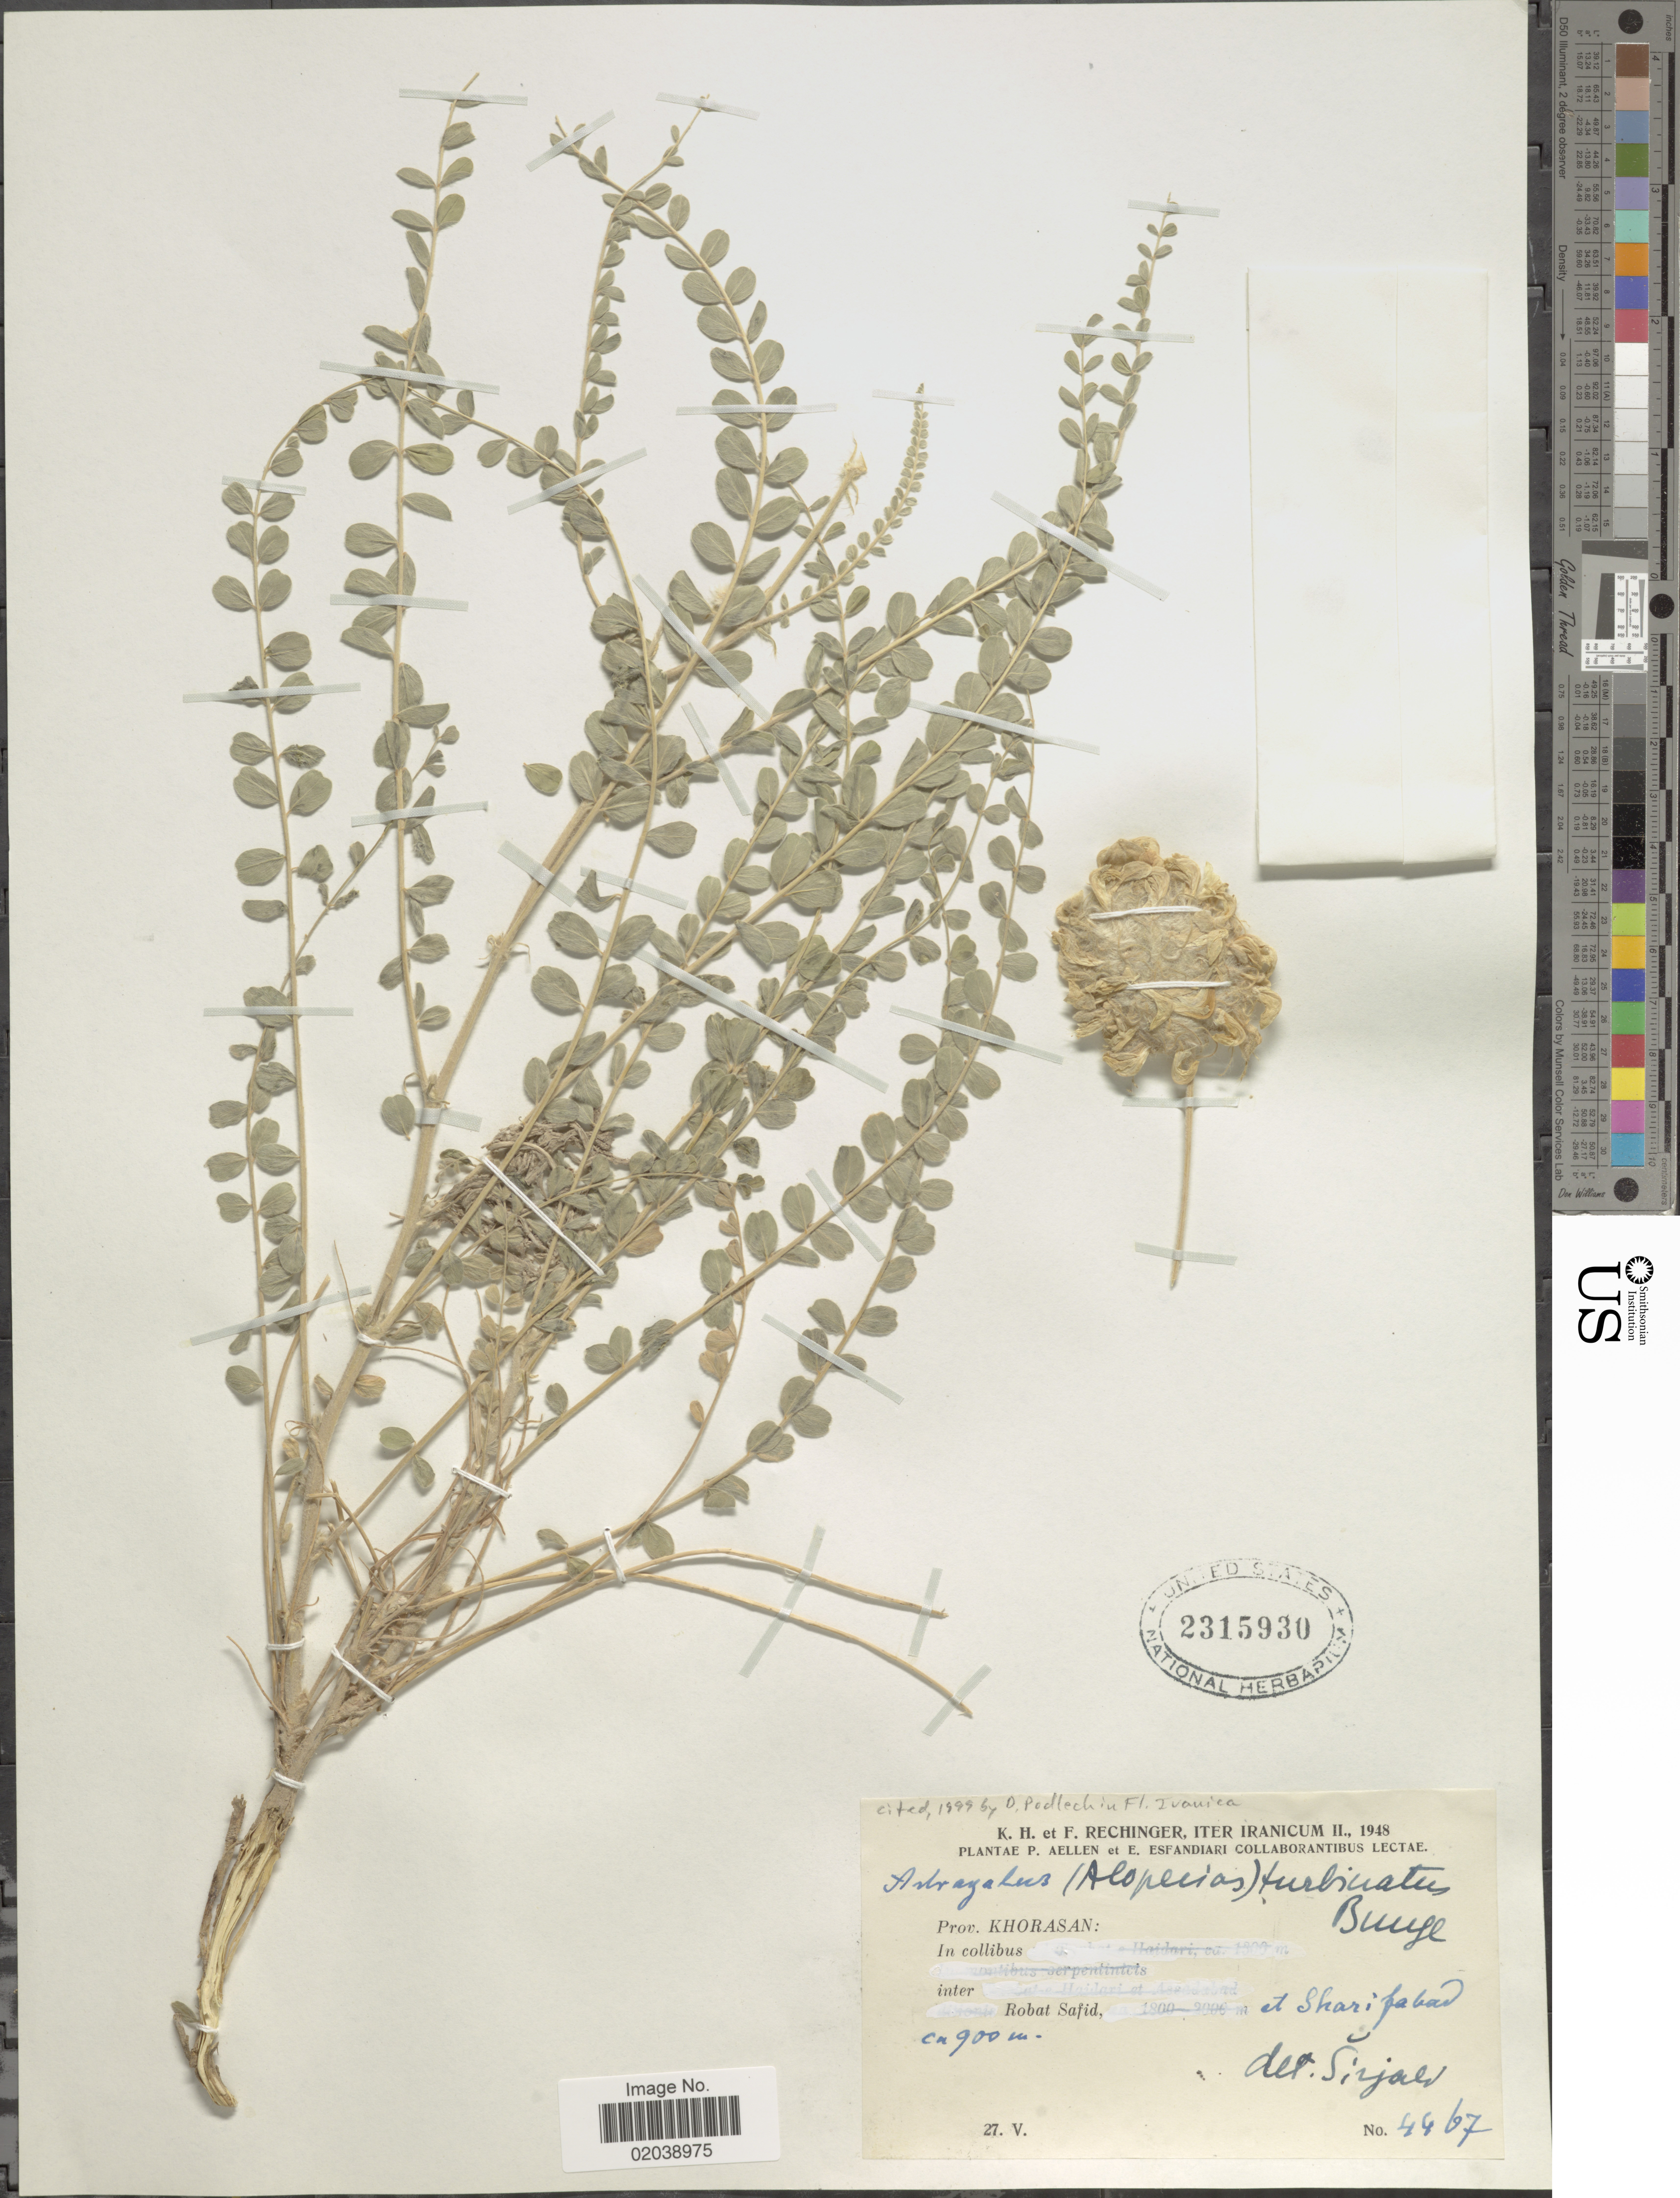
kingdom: Plantae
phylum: Tracheophyta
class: Magnoliopsida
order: Fabales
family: Fabaceae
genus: Astragalus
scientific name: Astragalus turbinatus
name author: Bunge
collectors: K. H. Rechinger & F. Rechinger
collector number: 4467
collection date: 1948-05-27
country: Iran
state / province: Khorasan [obsolete]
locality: Prov. Khorasan, In collibus, inter Robat Safid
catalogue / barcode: US 2315930